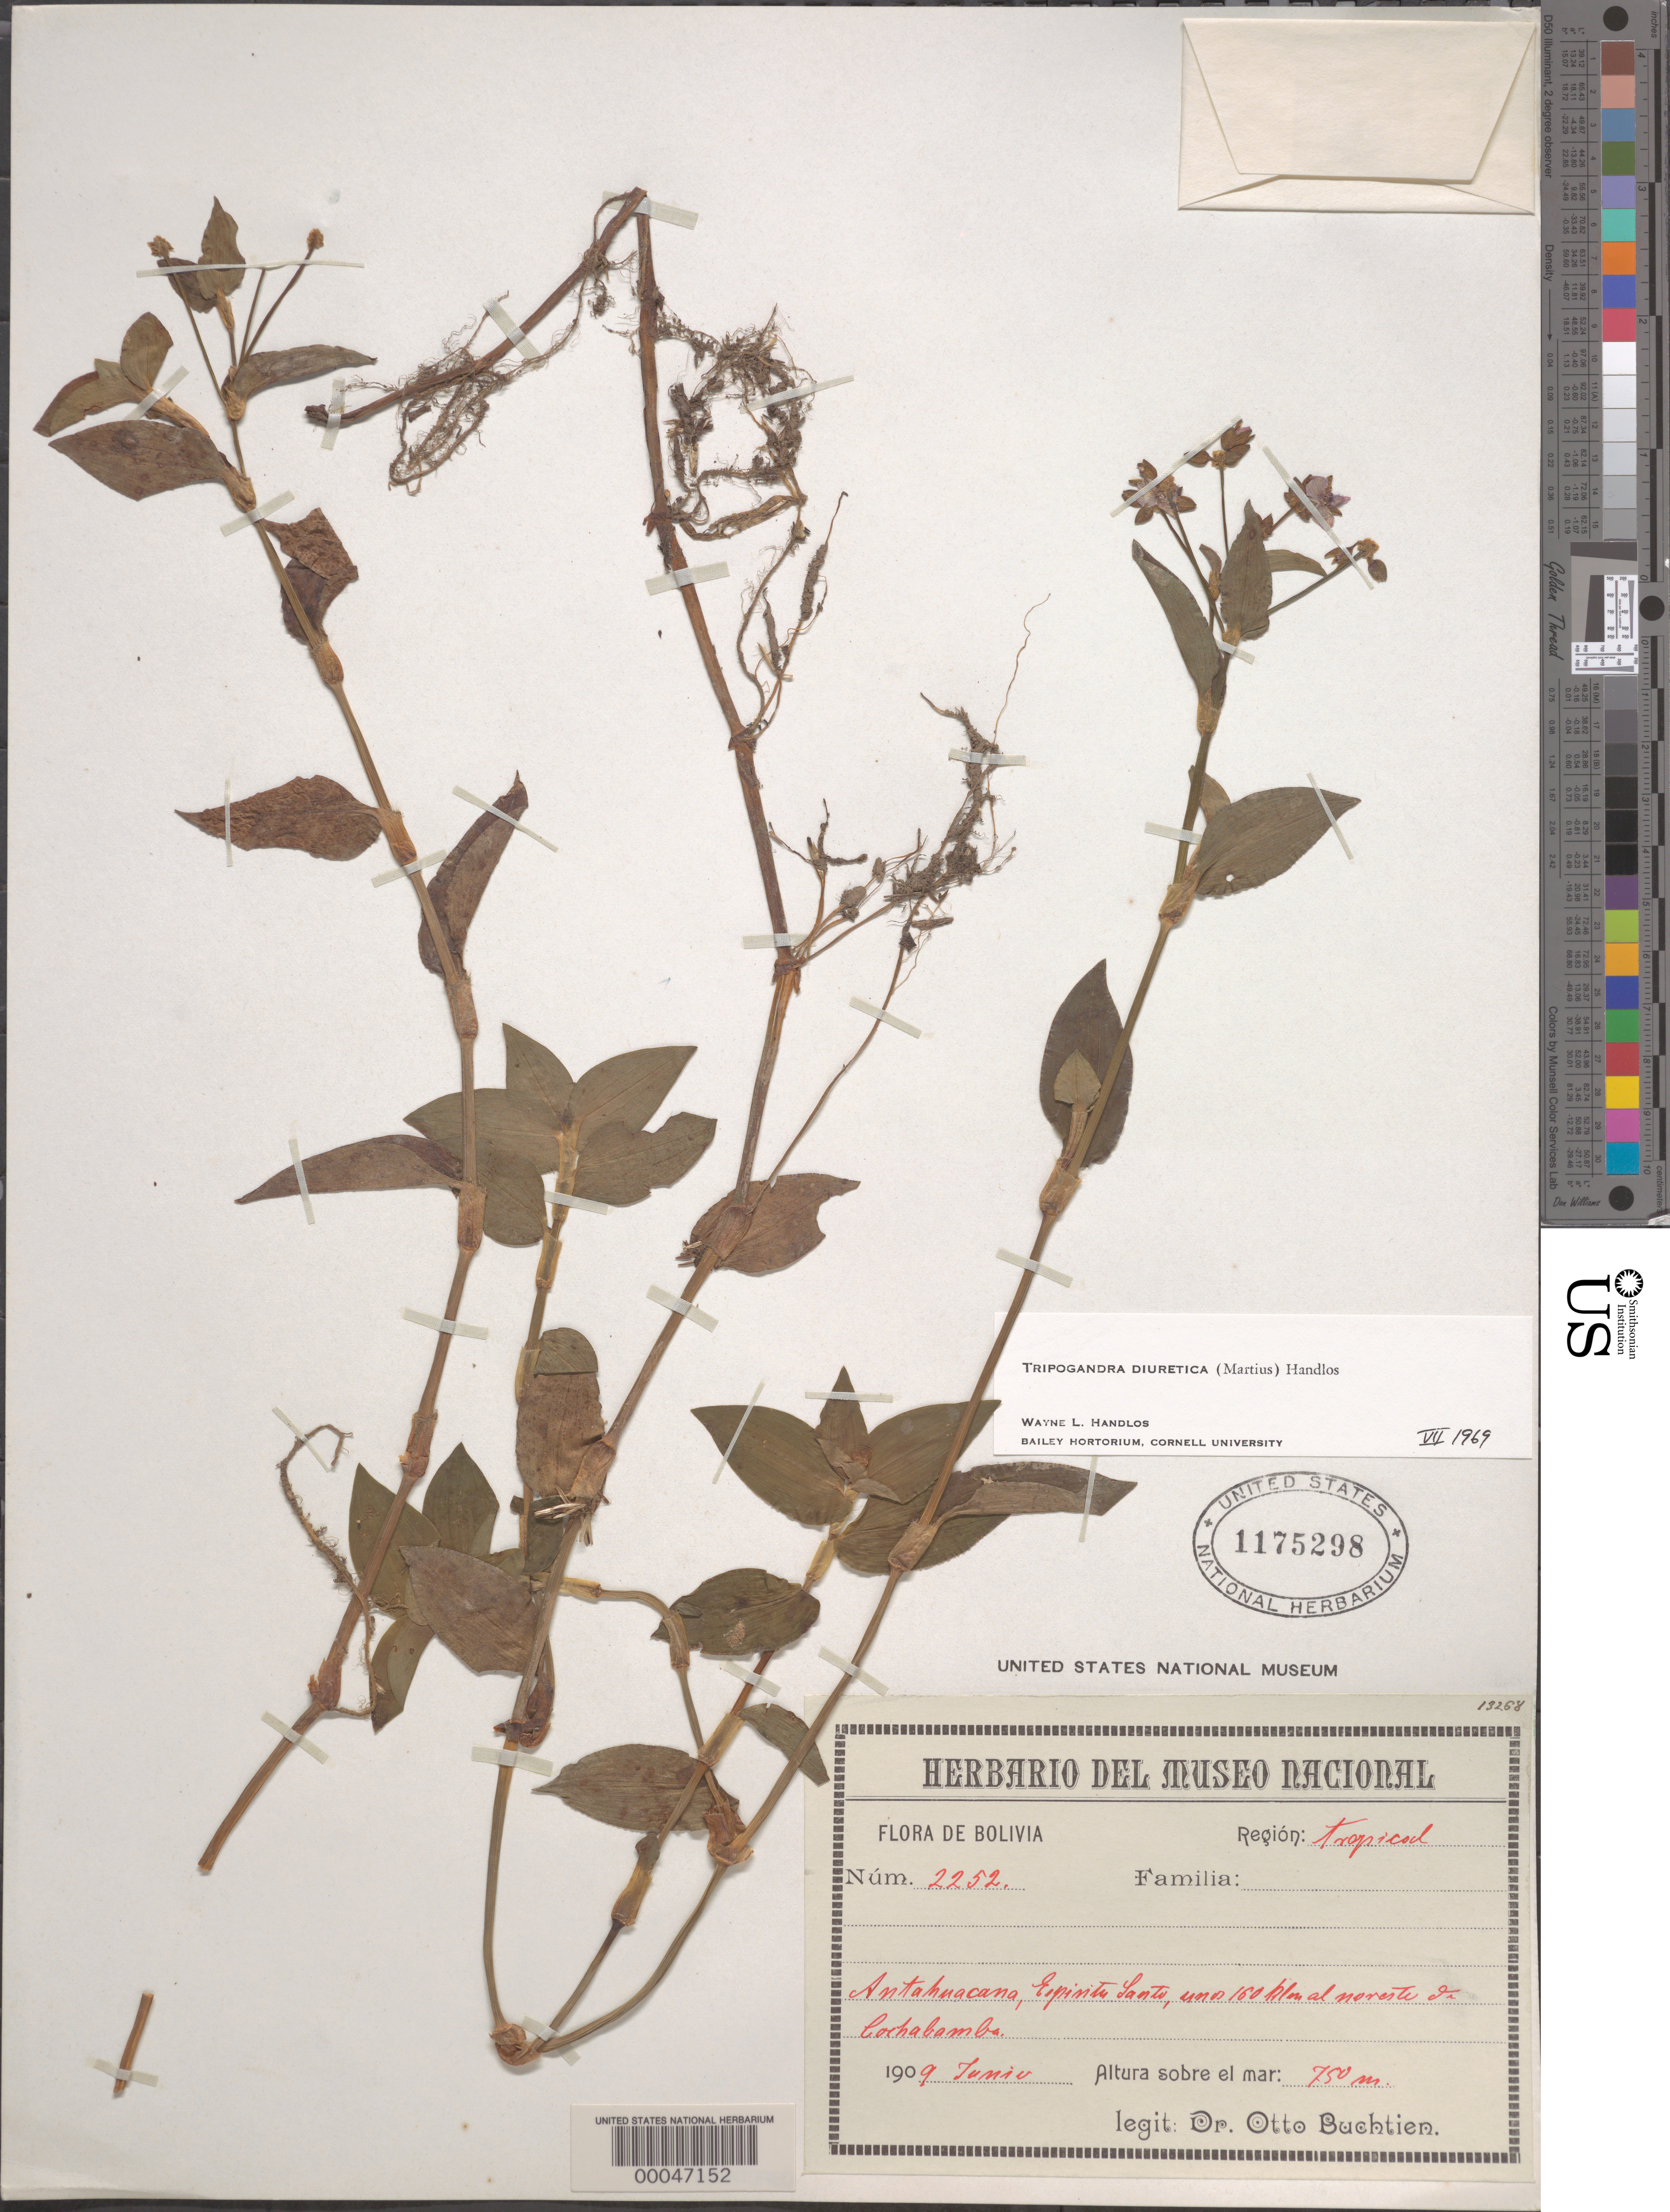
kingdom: Plantae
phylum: Tracheophyta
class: Liliopsida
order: Commelinales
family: Commelinaceae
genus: Tripogandra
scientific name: Tripogandra diuretica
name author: (Mart.) Handlos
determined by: Handlos, W. L.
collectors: O. Buchtien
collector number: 2252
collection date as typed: Jun 1909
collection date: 1909-06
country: Bolivia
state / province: Cochabamba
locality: Antahuacana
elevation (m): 750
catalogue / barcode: US 1175298